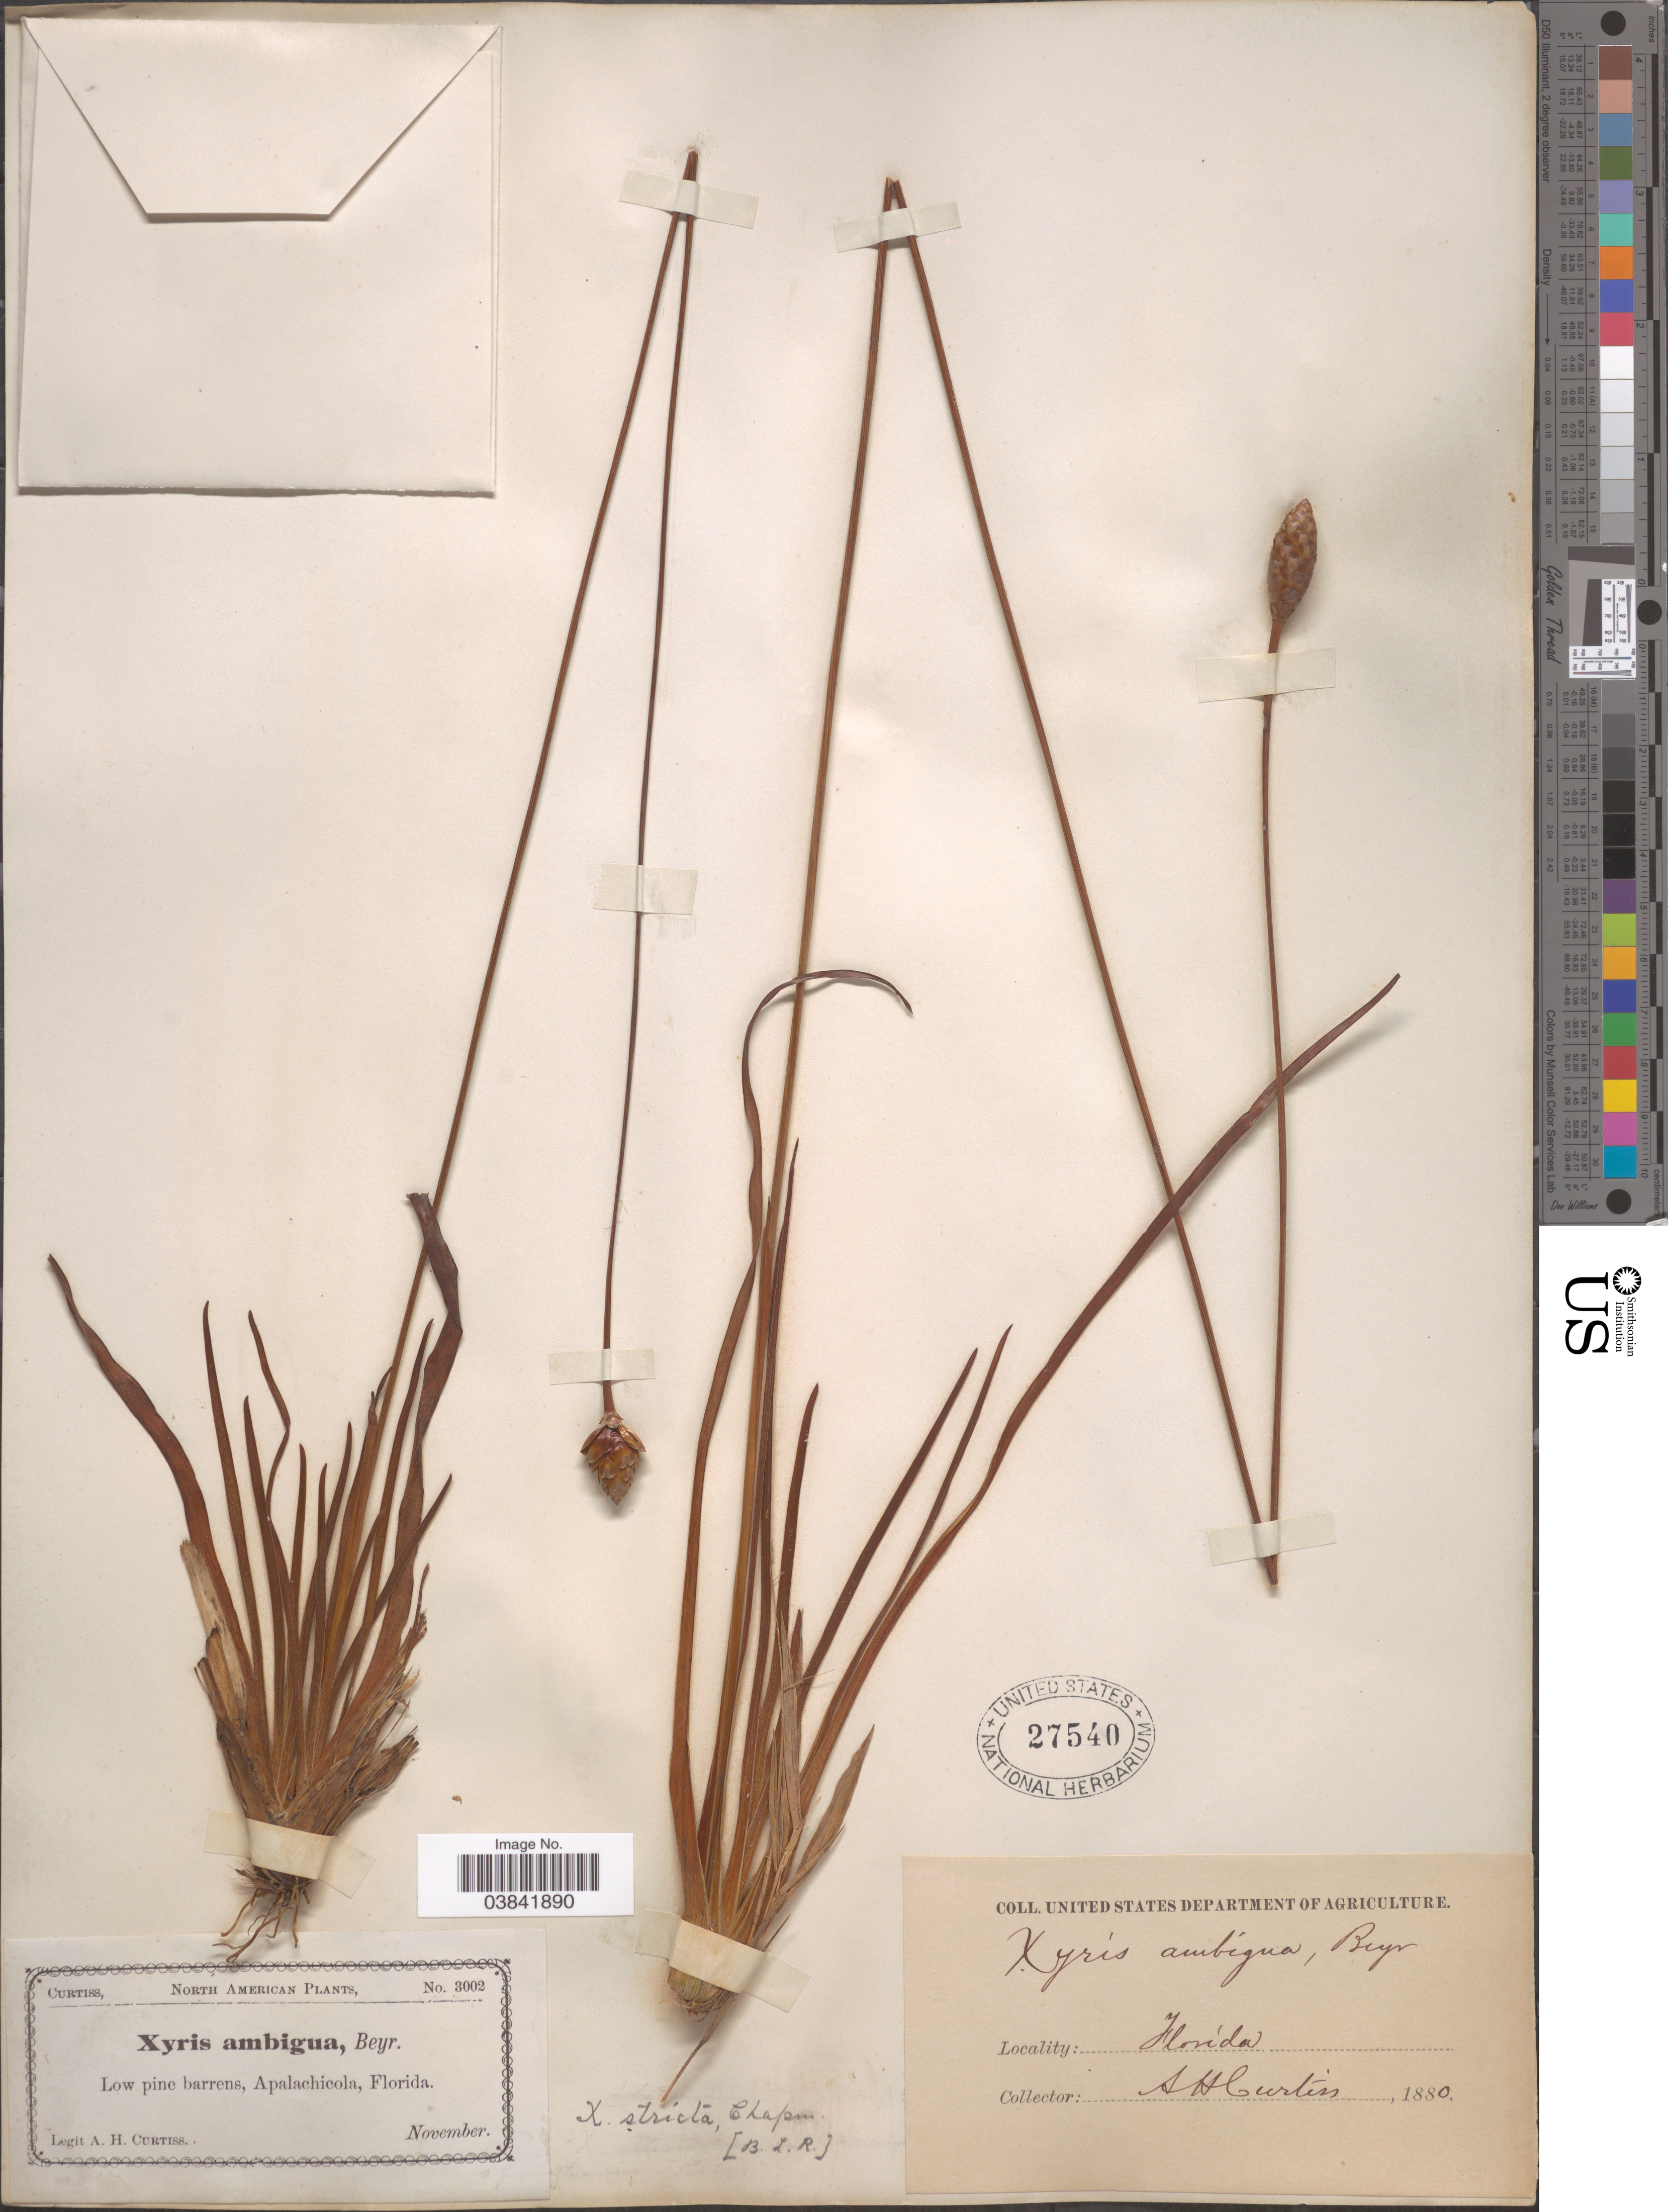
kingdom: Plantae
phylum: Tracheophyta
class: Liliopsida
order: Poales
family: Xyridaceae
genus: Xyris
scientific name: Xyris stricta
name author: Chapm.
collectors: A. H. Curtiss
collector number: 3002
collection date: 1880-11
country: United States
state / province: Florida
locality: Low pine barrens, Apalachicola.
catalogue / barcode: US 27540